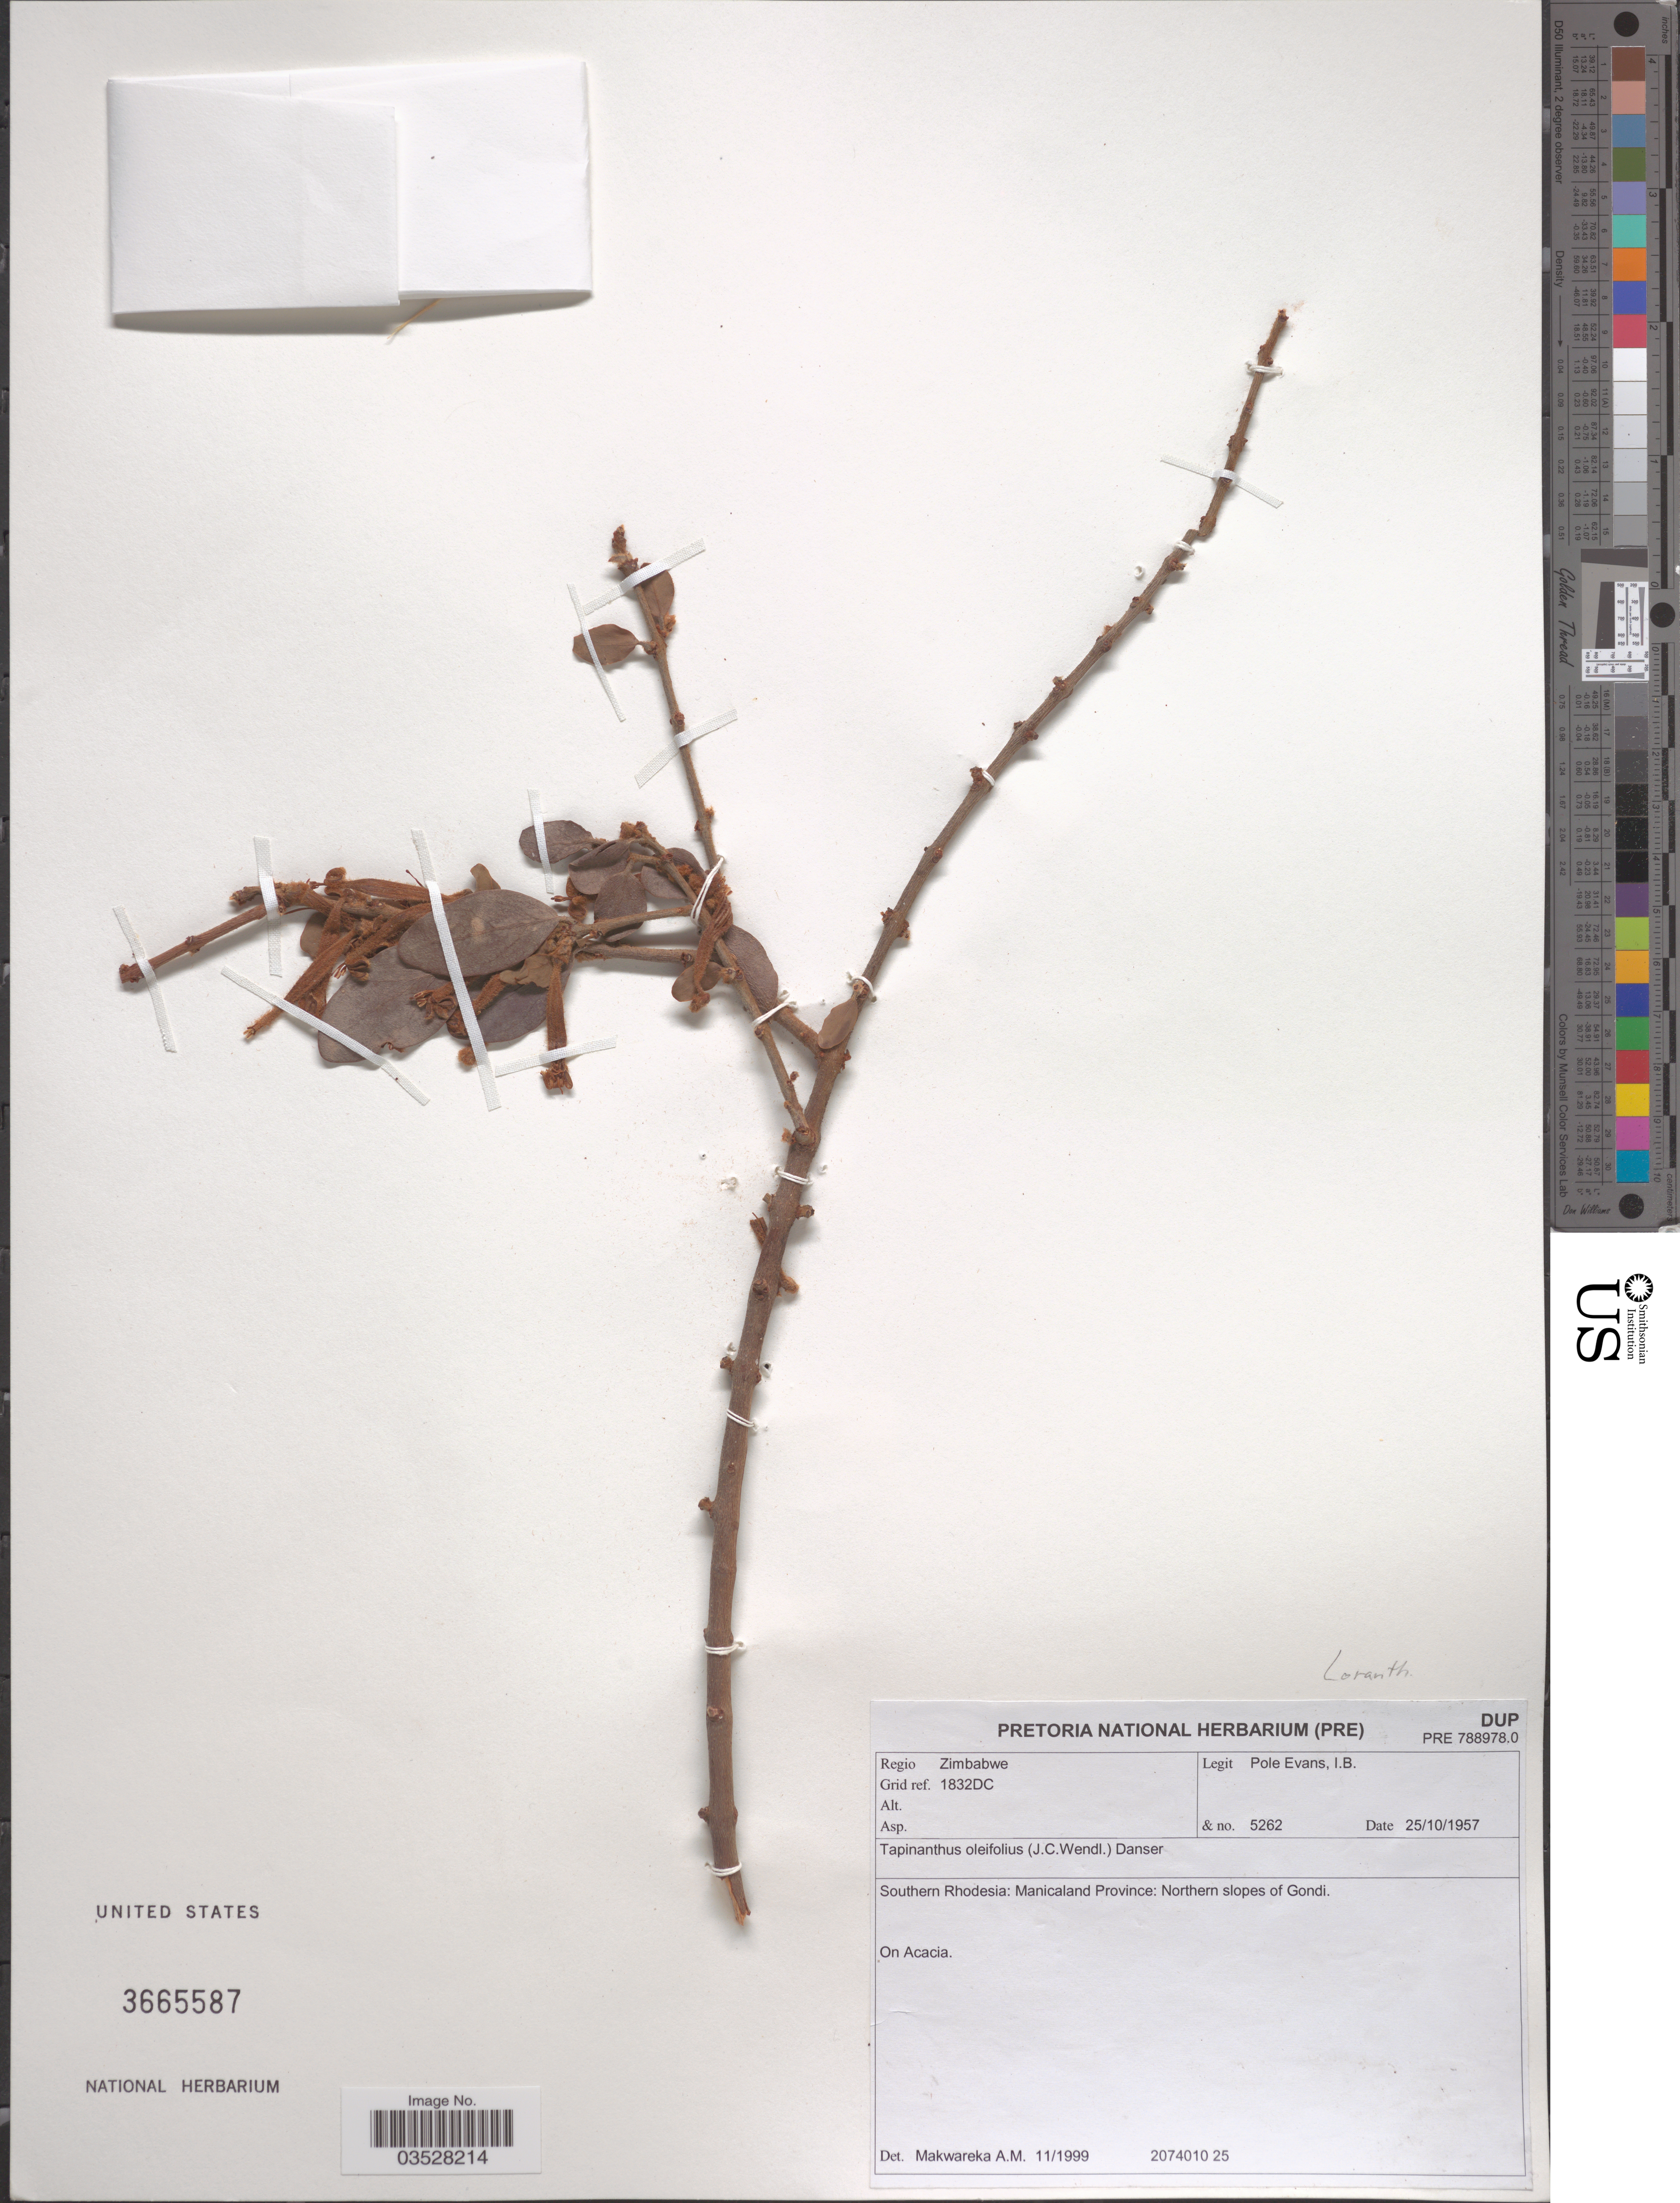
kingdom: Plantae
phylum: Tracheophyta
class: Magnoliopsida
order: Santalales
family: Loranthaceae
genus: Tapinanthus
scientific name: Tapinanthus oleifolius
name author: (J.C. Wendl.) Danser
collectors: I. B. Pole-Evans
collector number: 5262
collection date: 1957-10-25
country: Zimbabwe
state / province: Manicaland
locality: Regio Zimbabwe. Grid ref. 1832DC. Southern Rhodesia: Northern slopes of Gondi.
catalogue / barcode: US 3665587